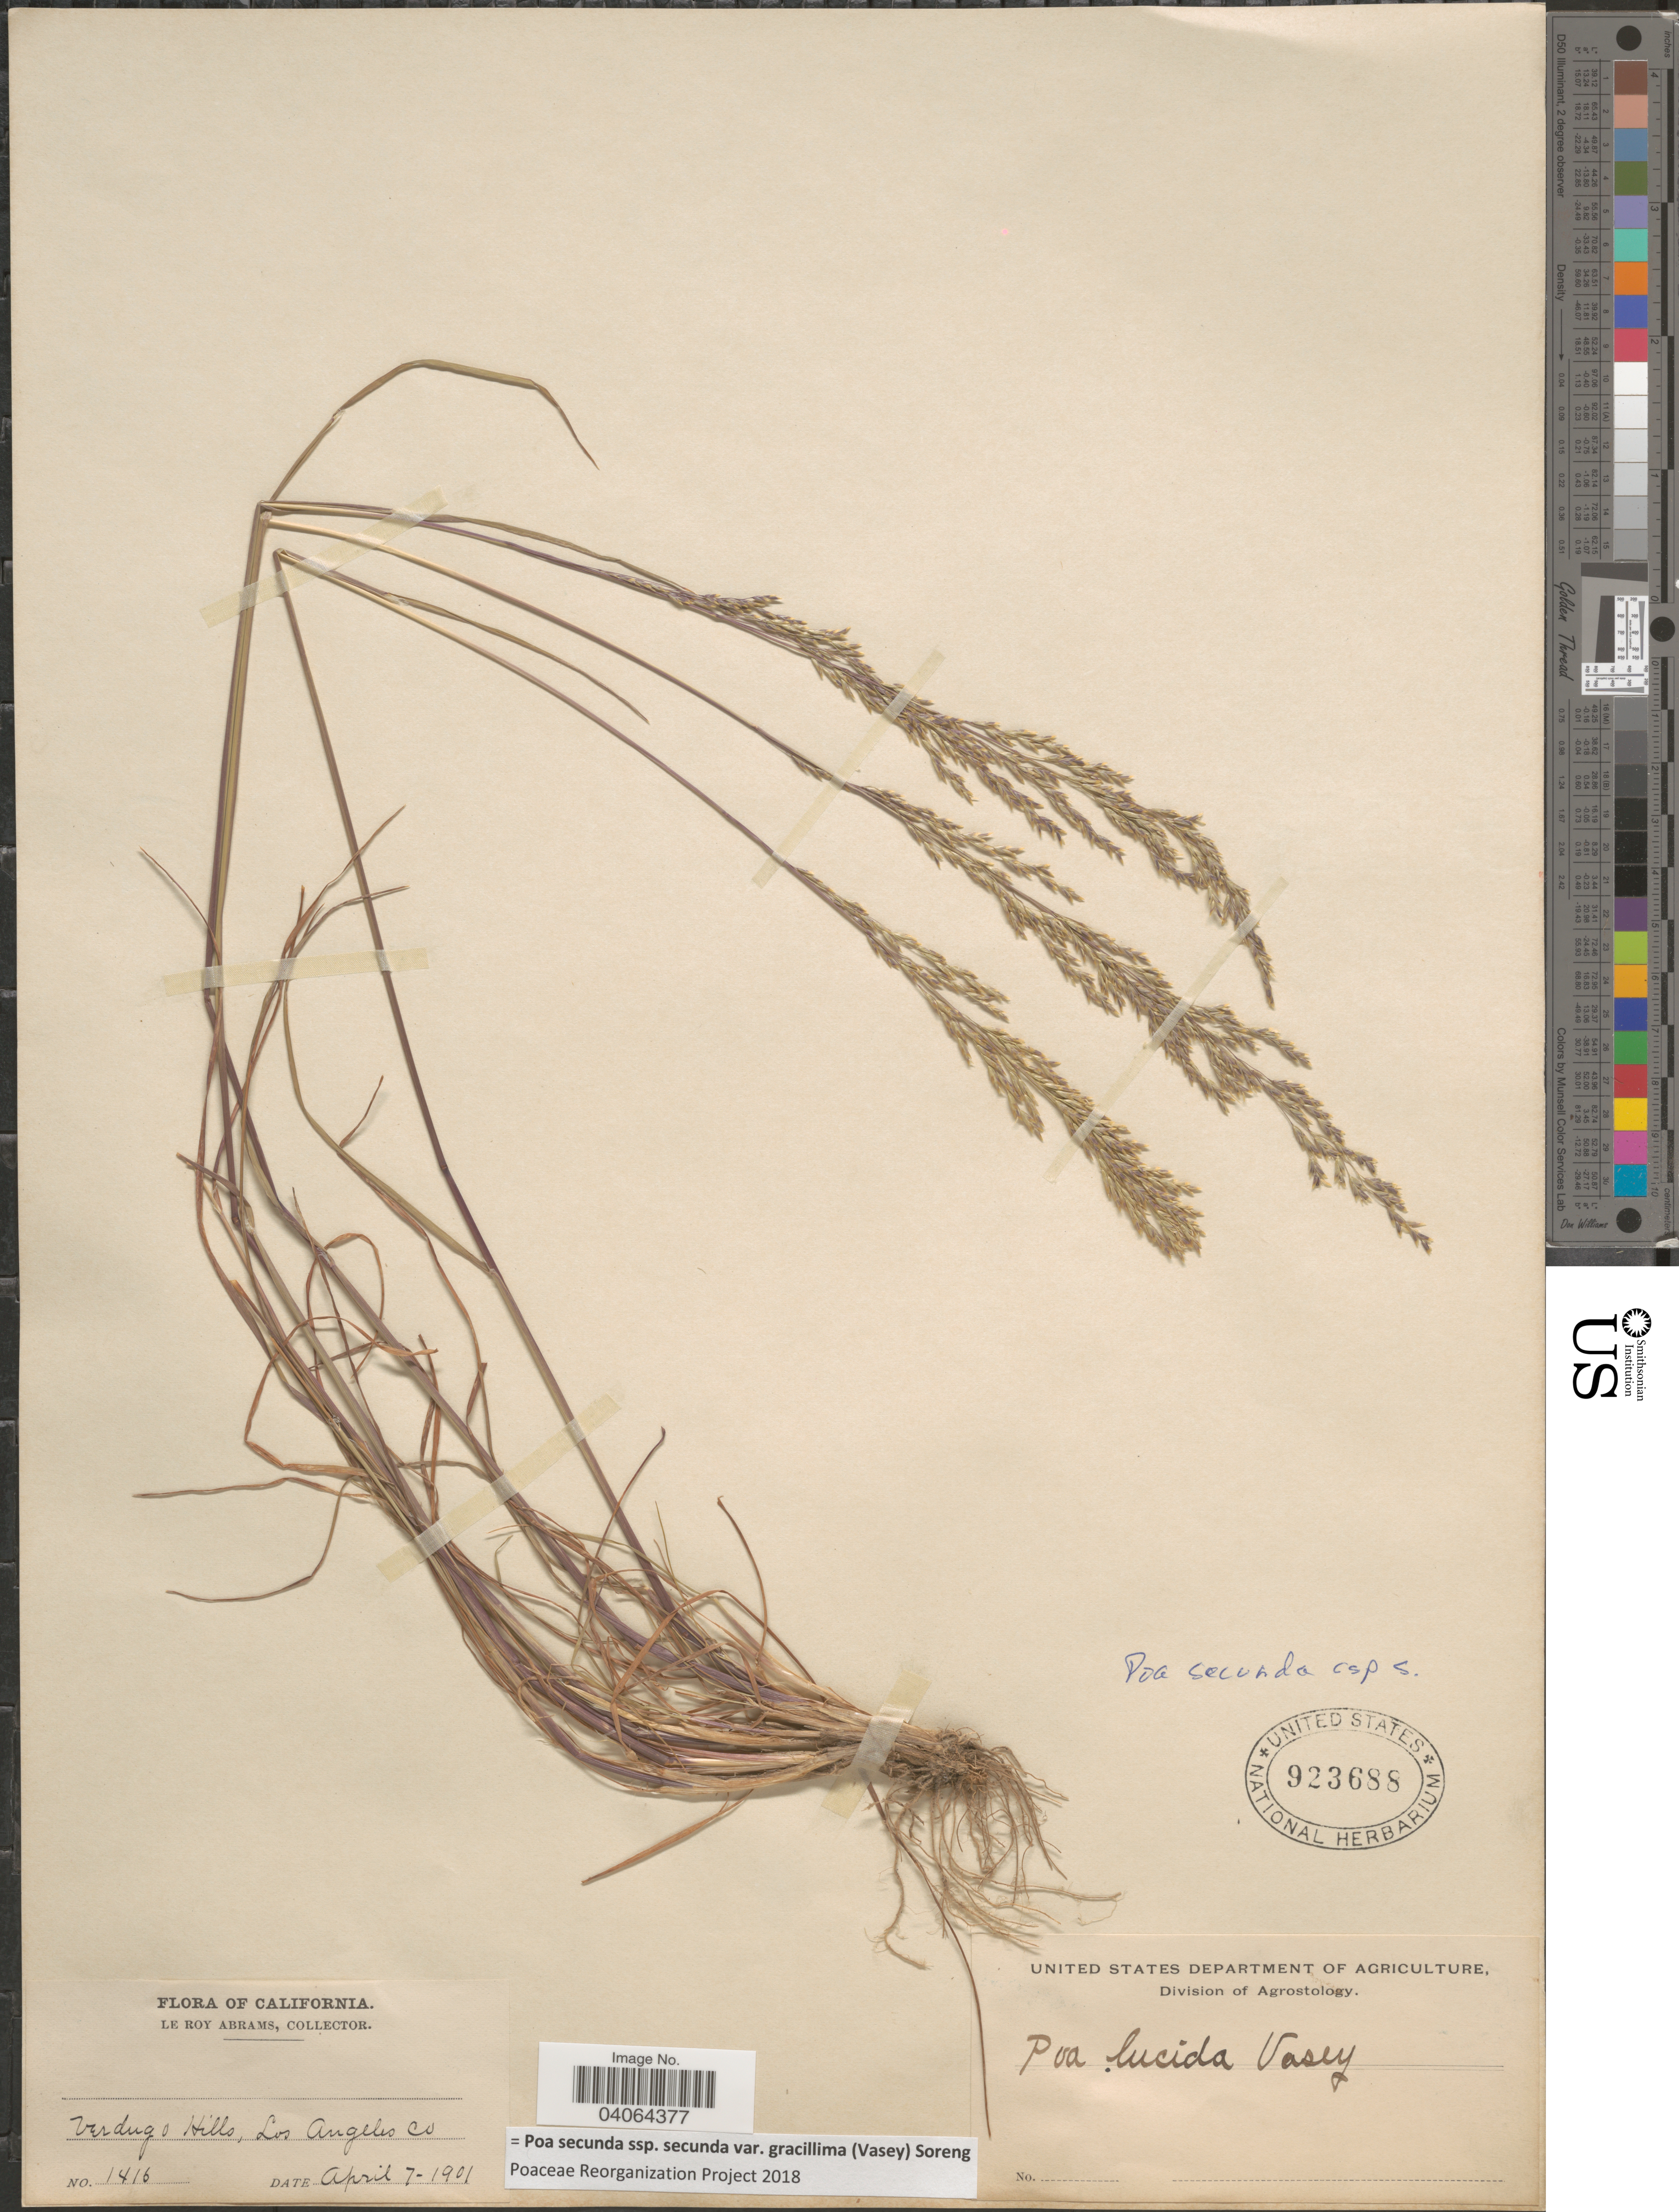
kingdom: Plantae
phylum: Tracheophyta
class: Liliopsida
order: Poales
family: Poaceae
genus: Poa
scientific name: Poa secunda subsp. secunda var. gracillima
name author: (Vasey) Soreng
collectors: L. Abrams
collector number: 1416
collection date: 1901-04-07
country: United States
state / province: California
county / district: Los Angeles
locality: Verdugo Hills, Los Angeles Co.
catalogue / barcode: US 923688